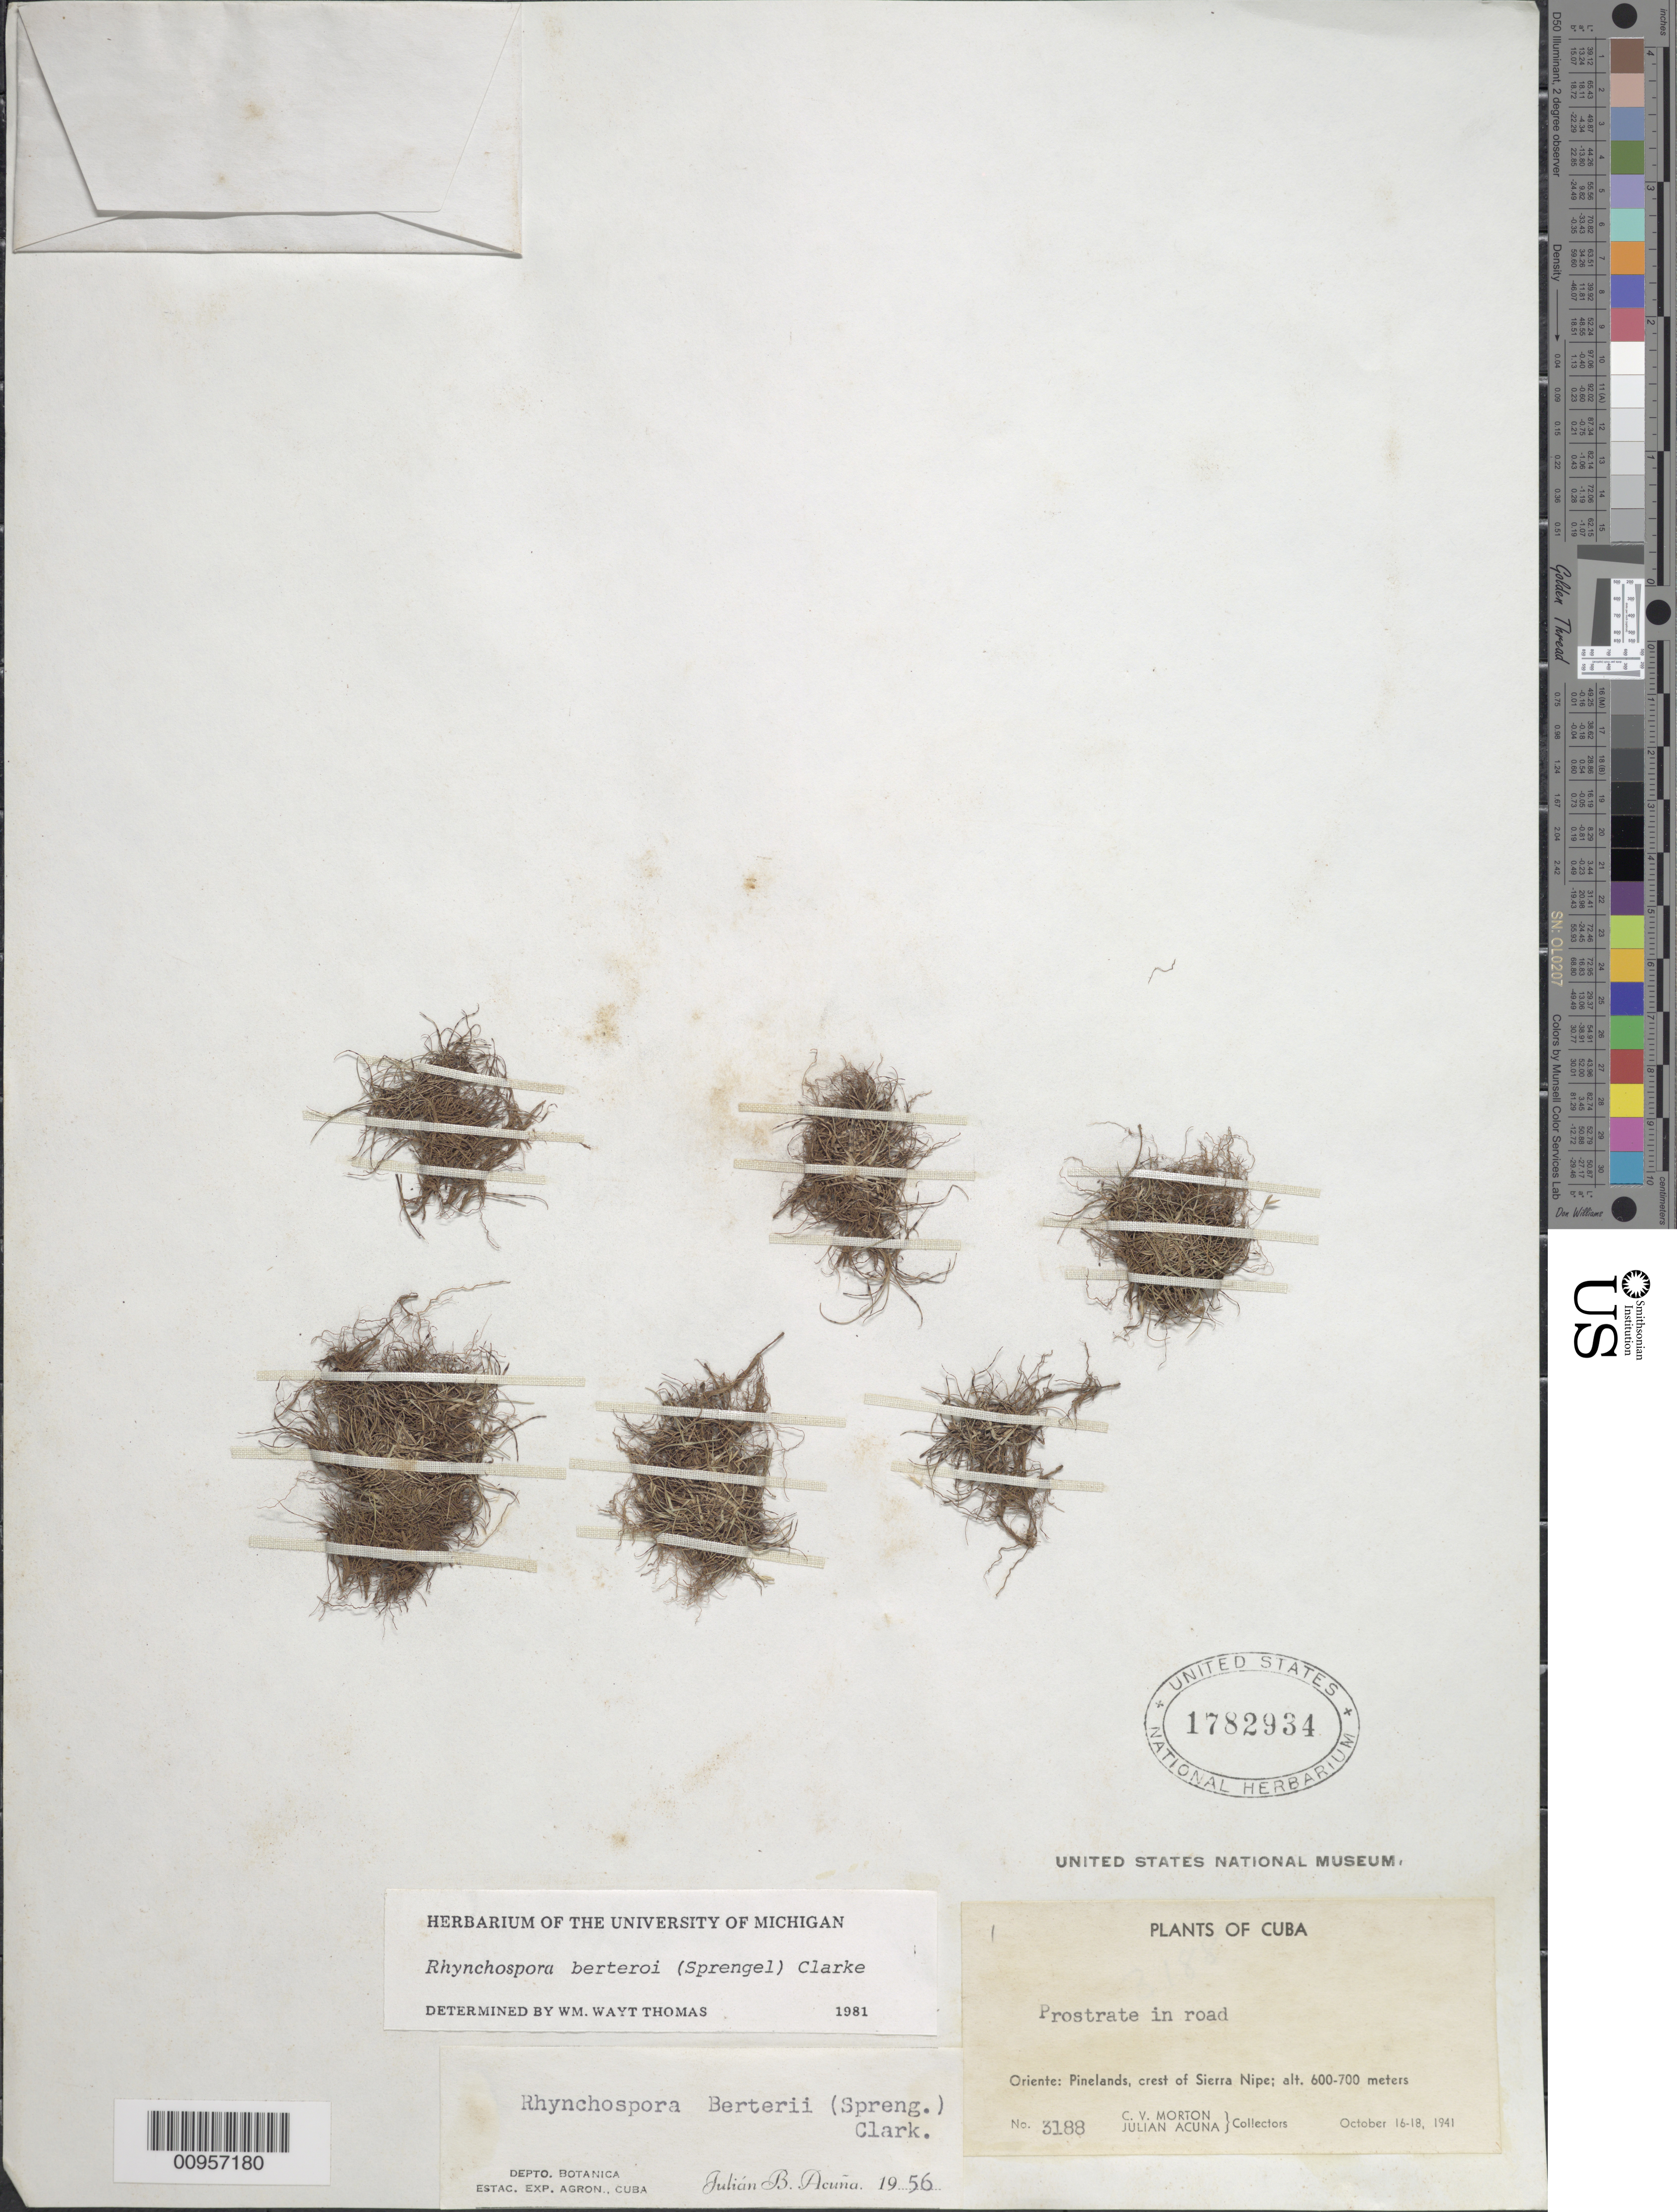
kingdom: Plantae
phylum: Tracheophyta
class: Liliopsida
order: Poales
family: Cyperaceae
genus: Rhynchospora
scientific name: Rhynchospora berteroi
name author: (Spreng.) C.B. Clarke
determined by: Thomas, W. W.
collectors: C. V. Morton & J. Acuña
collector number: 3188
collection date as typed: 16 Oct 1941 to 18 Oct 1941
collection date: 1941-10-16/1941-10-18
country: Cuba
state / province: Holguín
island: Cuba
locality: In road in Pinelands, crest of Sierra Nipe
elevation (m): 600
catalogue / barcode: US 1782934